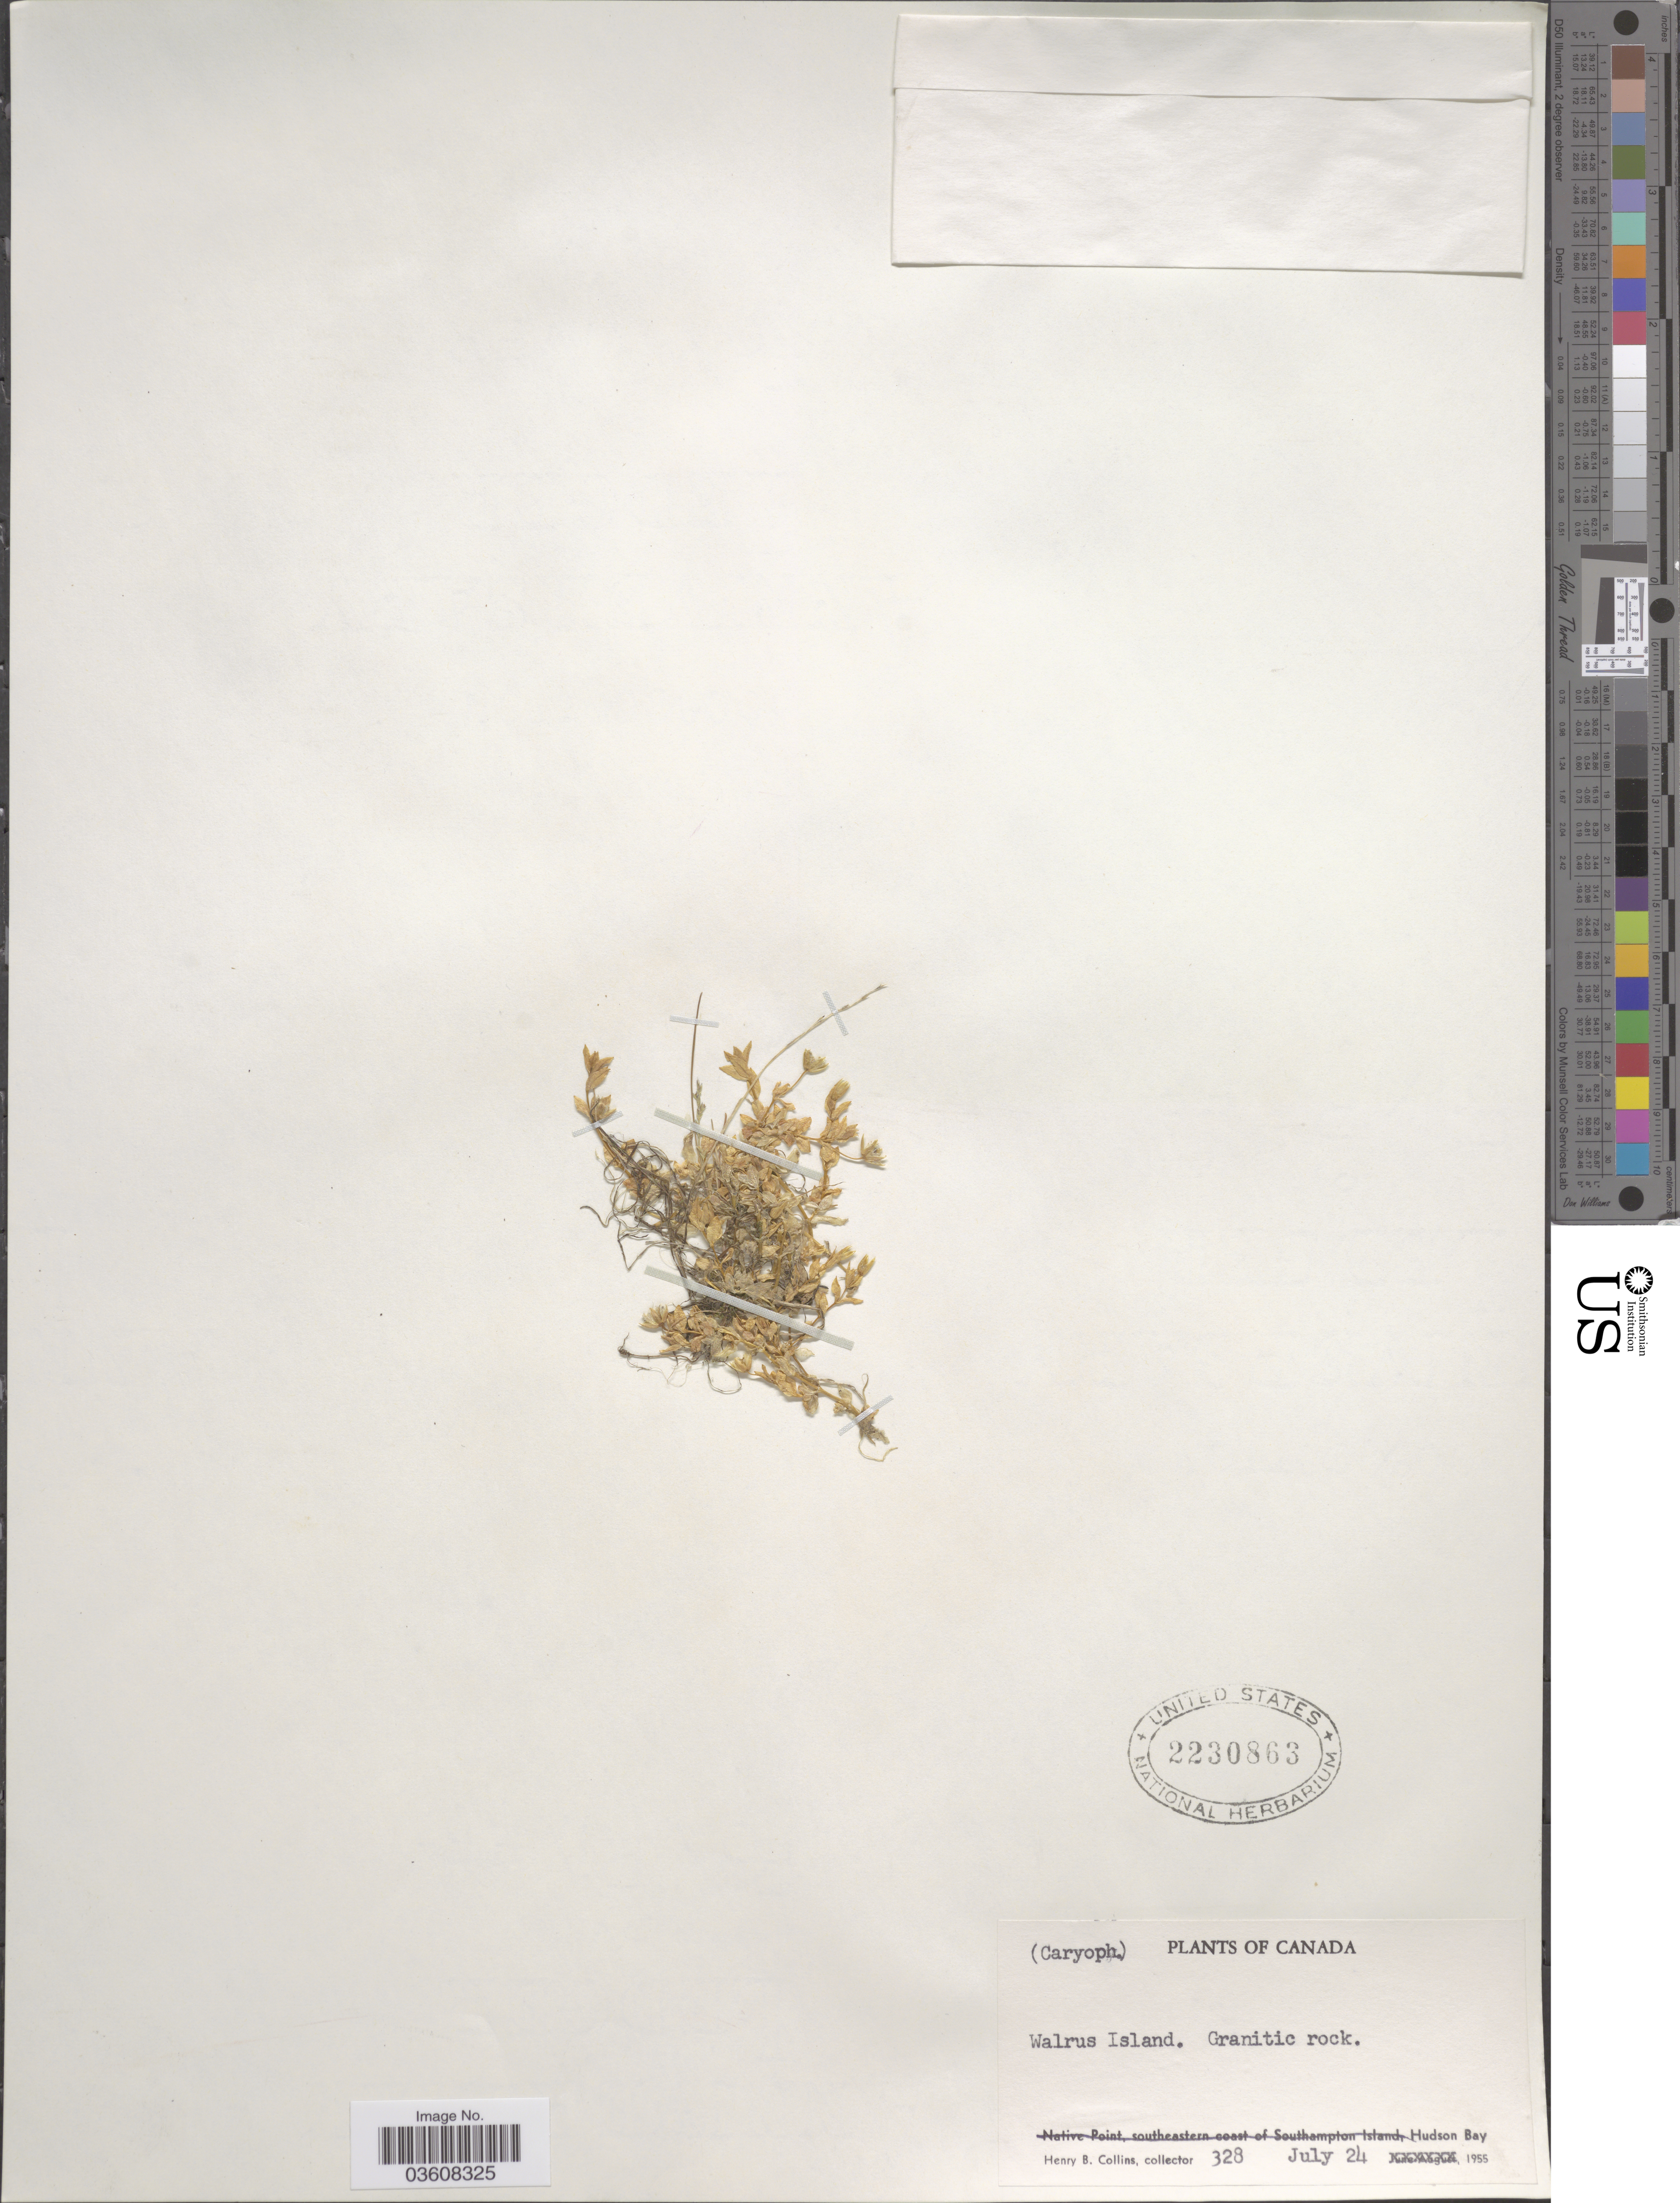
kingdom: Plantae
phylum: Tracheophyta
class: Magnoliopsida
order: Caryophyllales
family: Caryophyllaceae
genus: Stellaria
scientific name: Stellaria humifusa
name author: Rottb.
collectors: H. Collins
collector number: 328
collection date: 1955-07-24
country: Canada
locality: Hudson Bay. Walrus Island.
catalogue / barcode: US 2230863